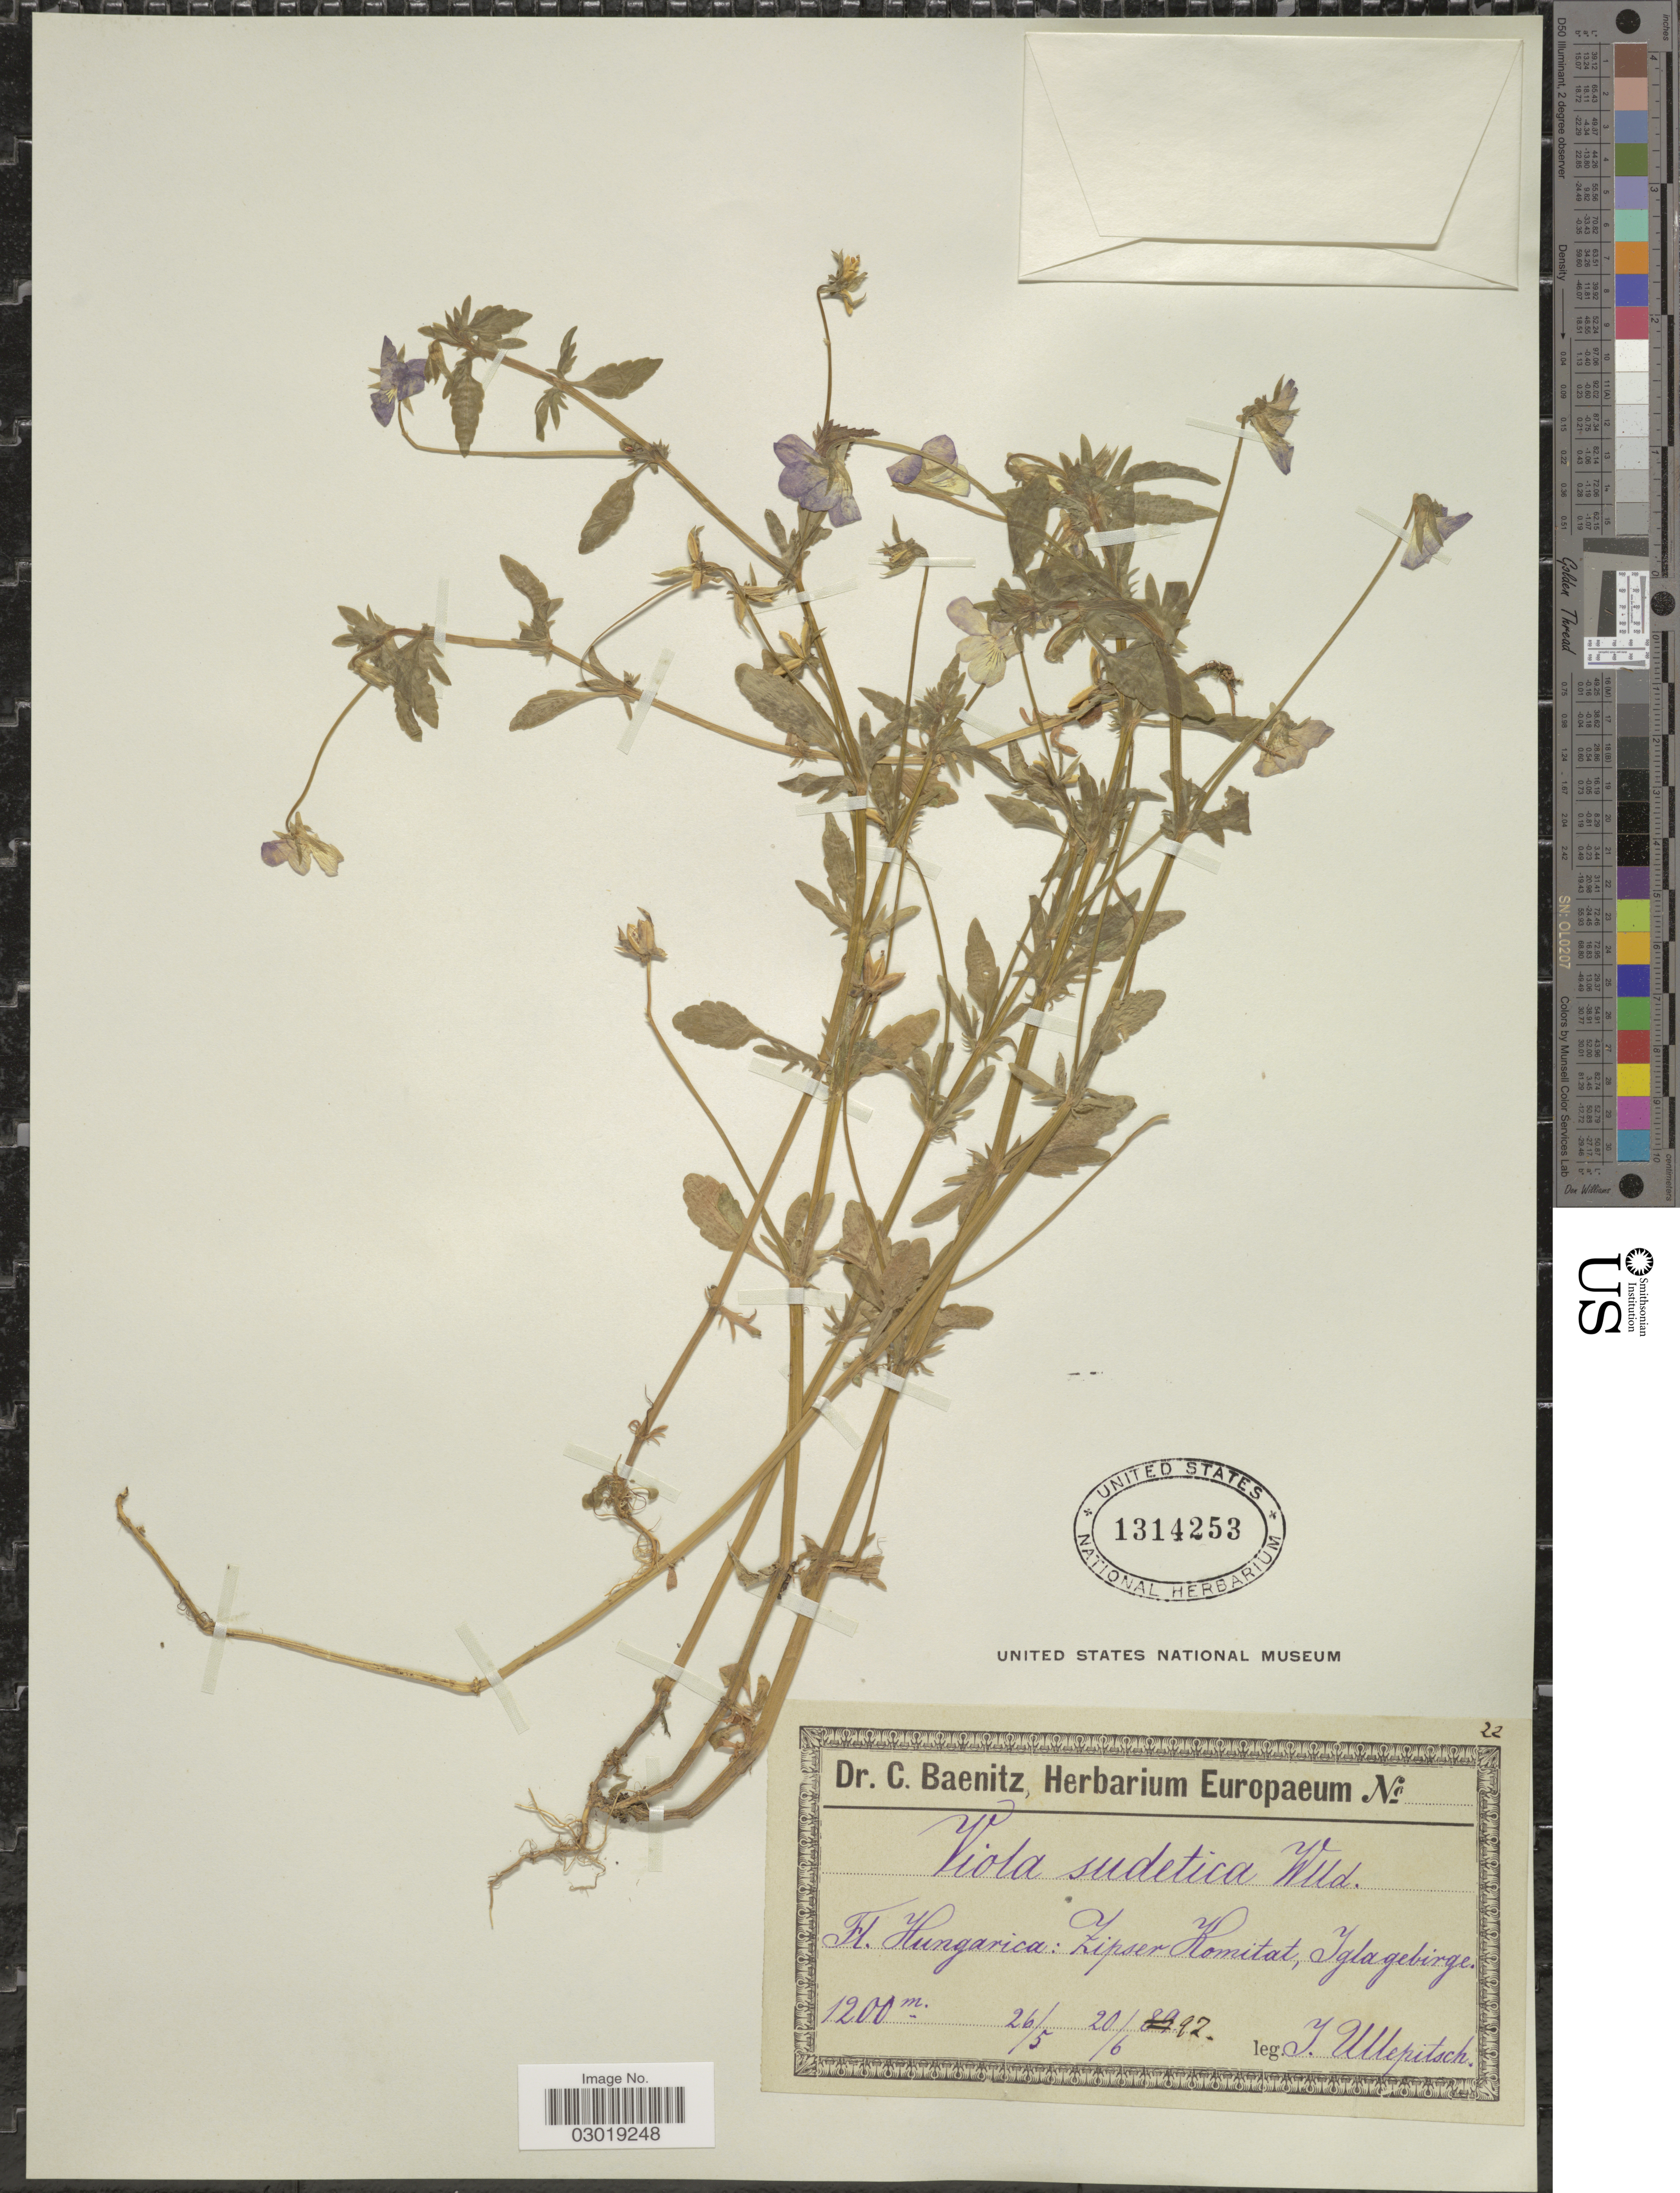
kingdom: Plantae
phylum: Tracheophyta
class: Magnoliopsida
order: Malpighiales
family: Violaceae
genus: Viola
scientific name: Viola sudetica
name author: Willd.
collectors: J. Ullepitsch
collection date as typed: Transcribed d/m/y: 26/5/92 to 20/6/92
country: Hungary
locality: Zipser Komitat, Tafagebirge.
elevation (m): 1200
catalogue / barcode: US 1314253